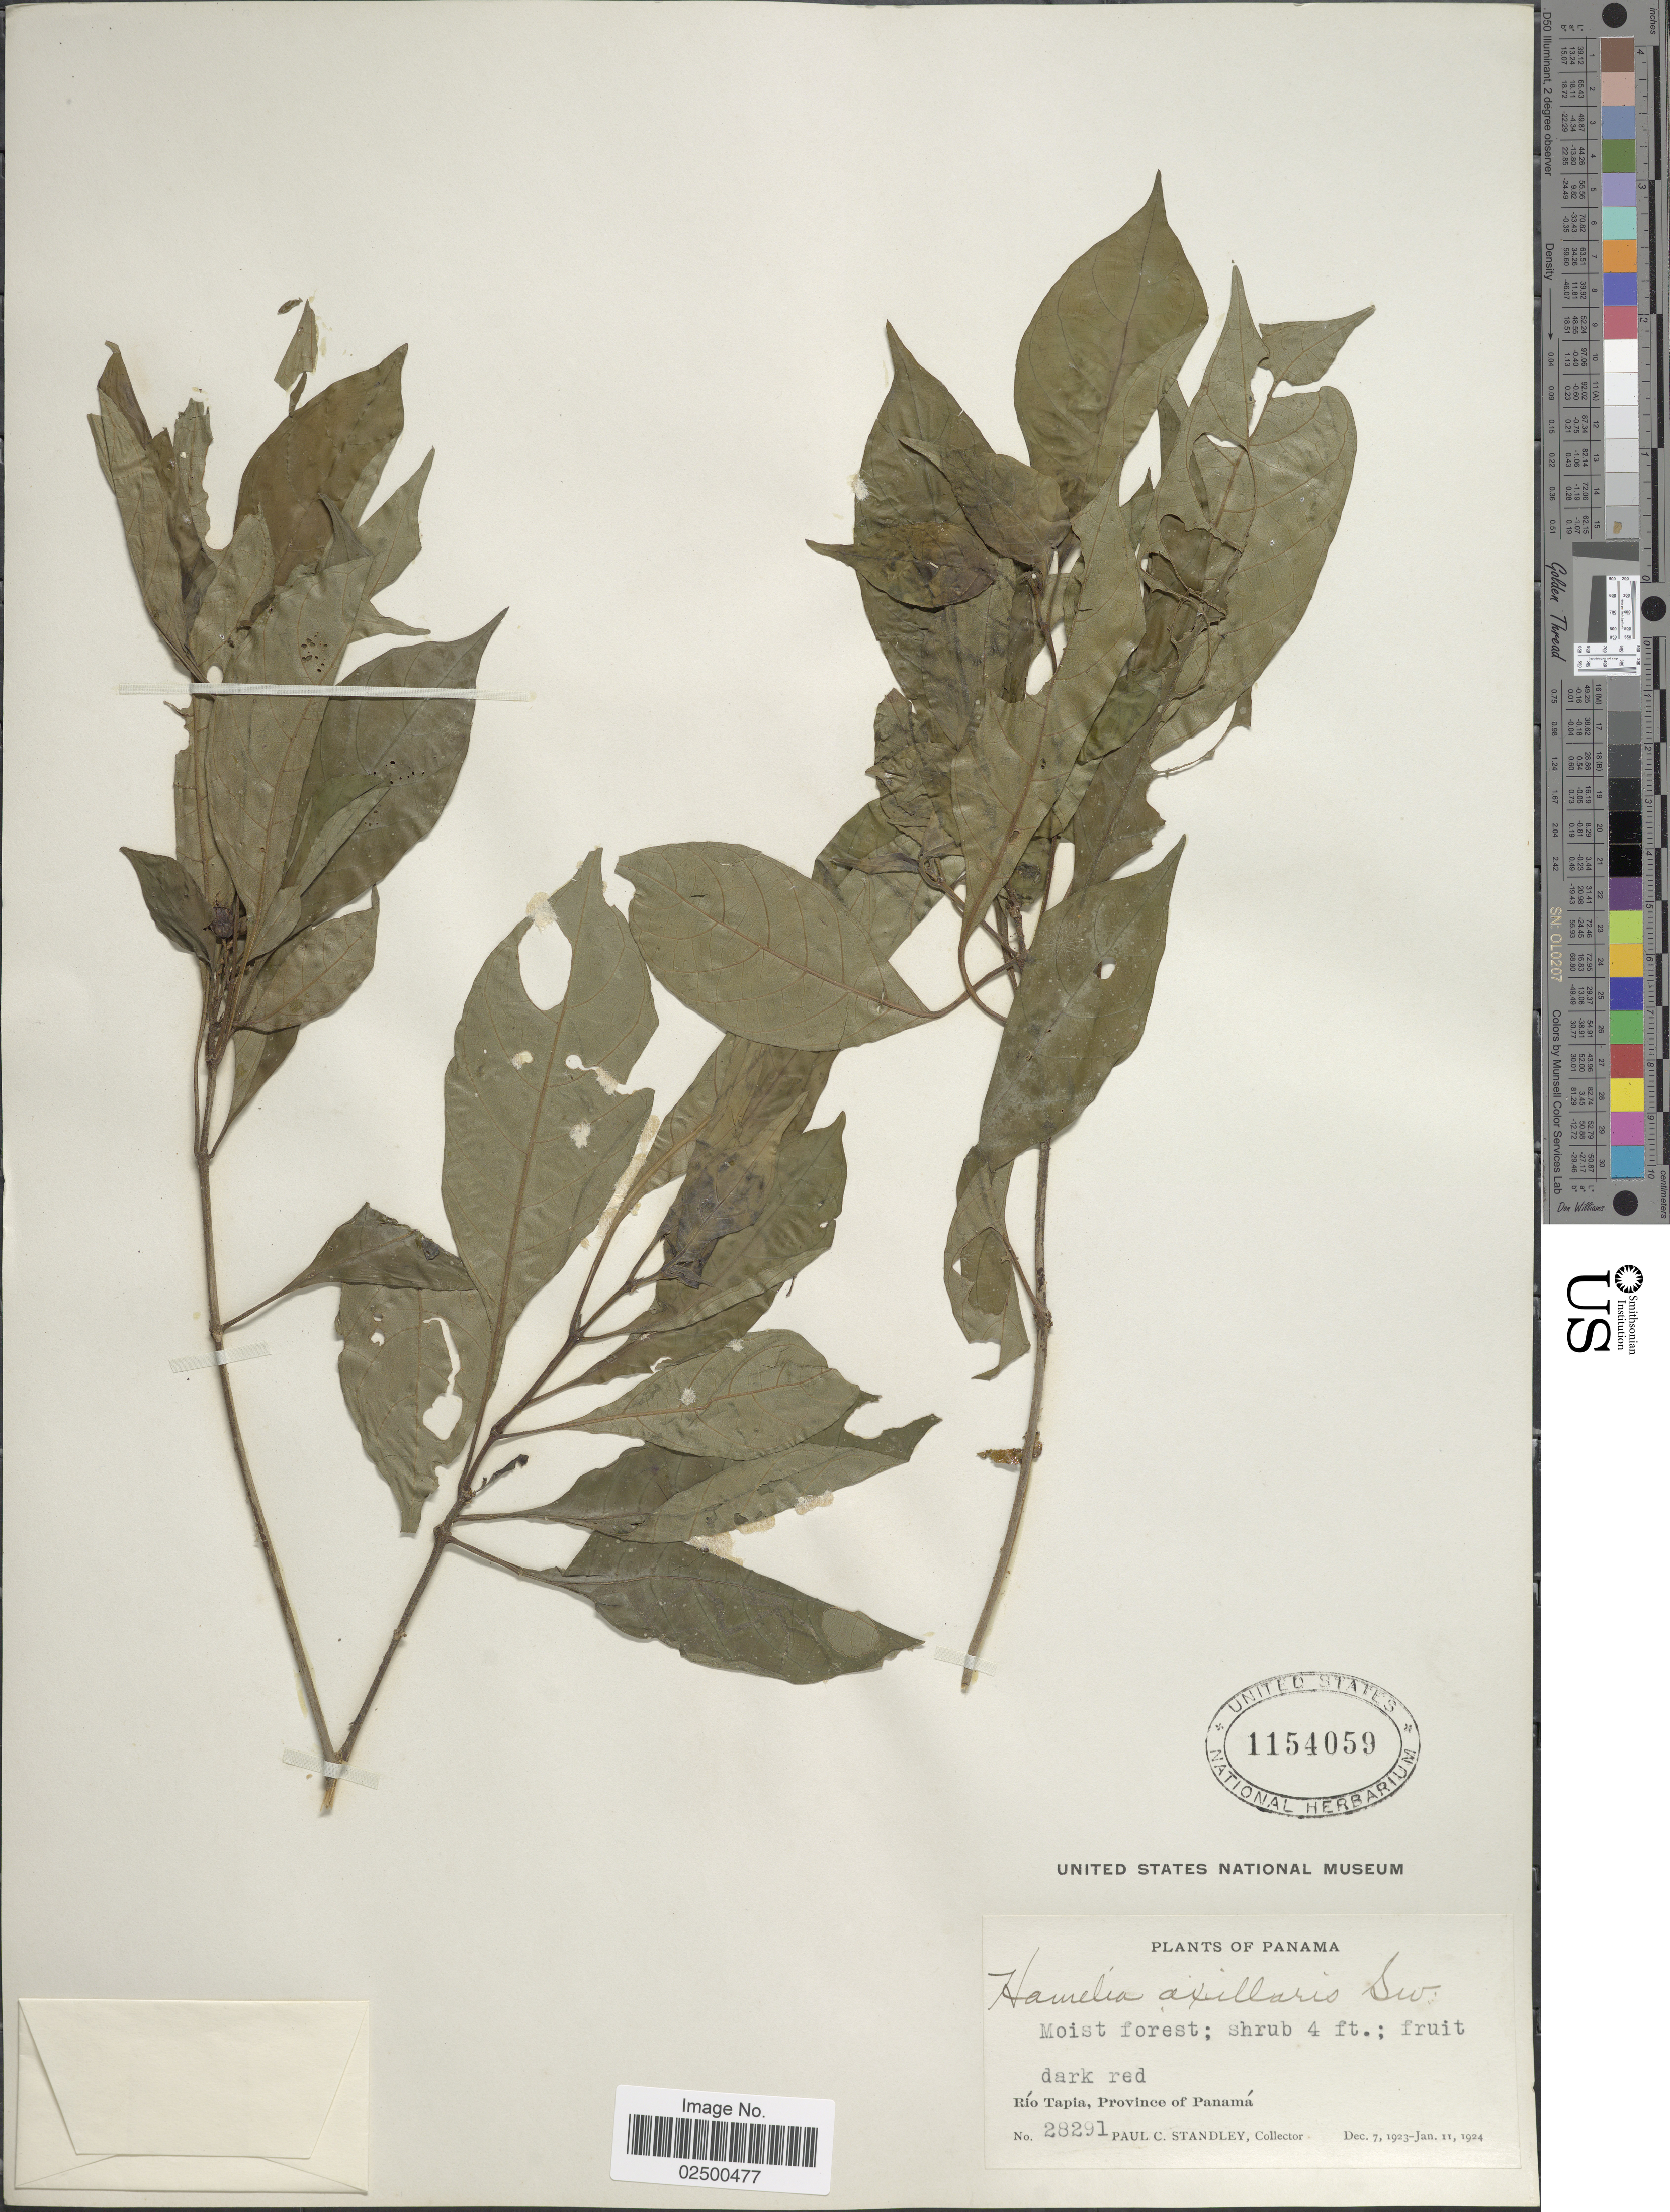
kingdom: Plantae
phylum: Tracheophyta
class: Magnoliopsida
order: Gentianales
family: Rubiaceae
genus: Hamelia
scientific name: Hamelia axillaris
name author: Sw.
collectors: P. C. Standley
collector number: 28291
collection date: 1923-12-07/1924-01-11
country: Panama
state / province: Panamá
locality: Rio Tapia, Province of Panama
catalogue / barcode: US 1154059